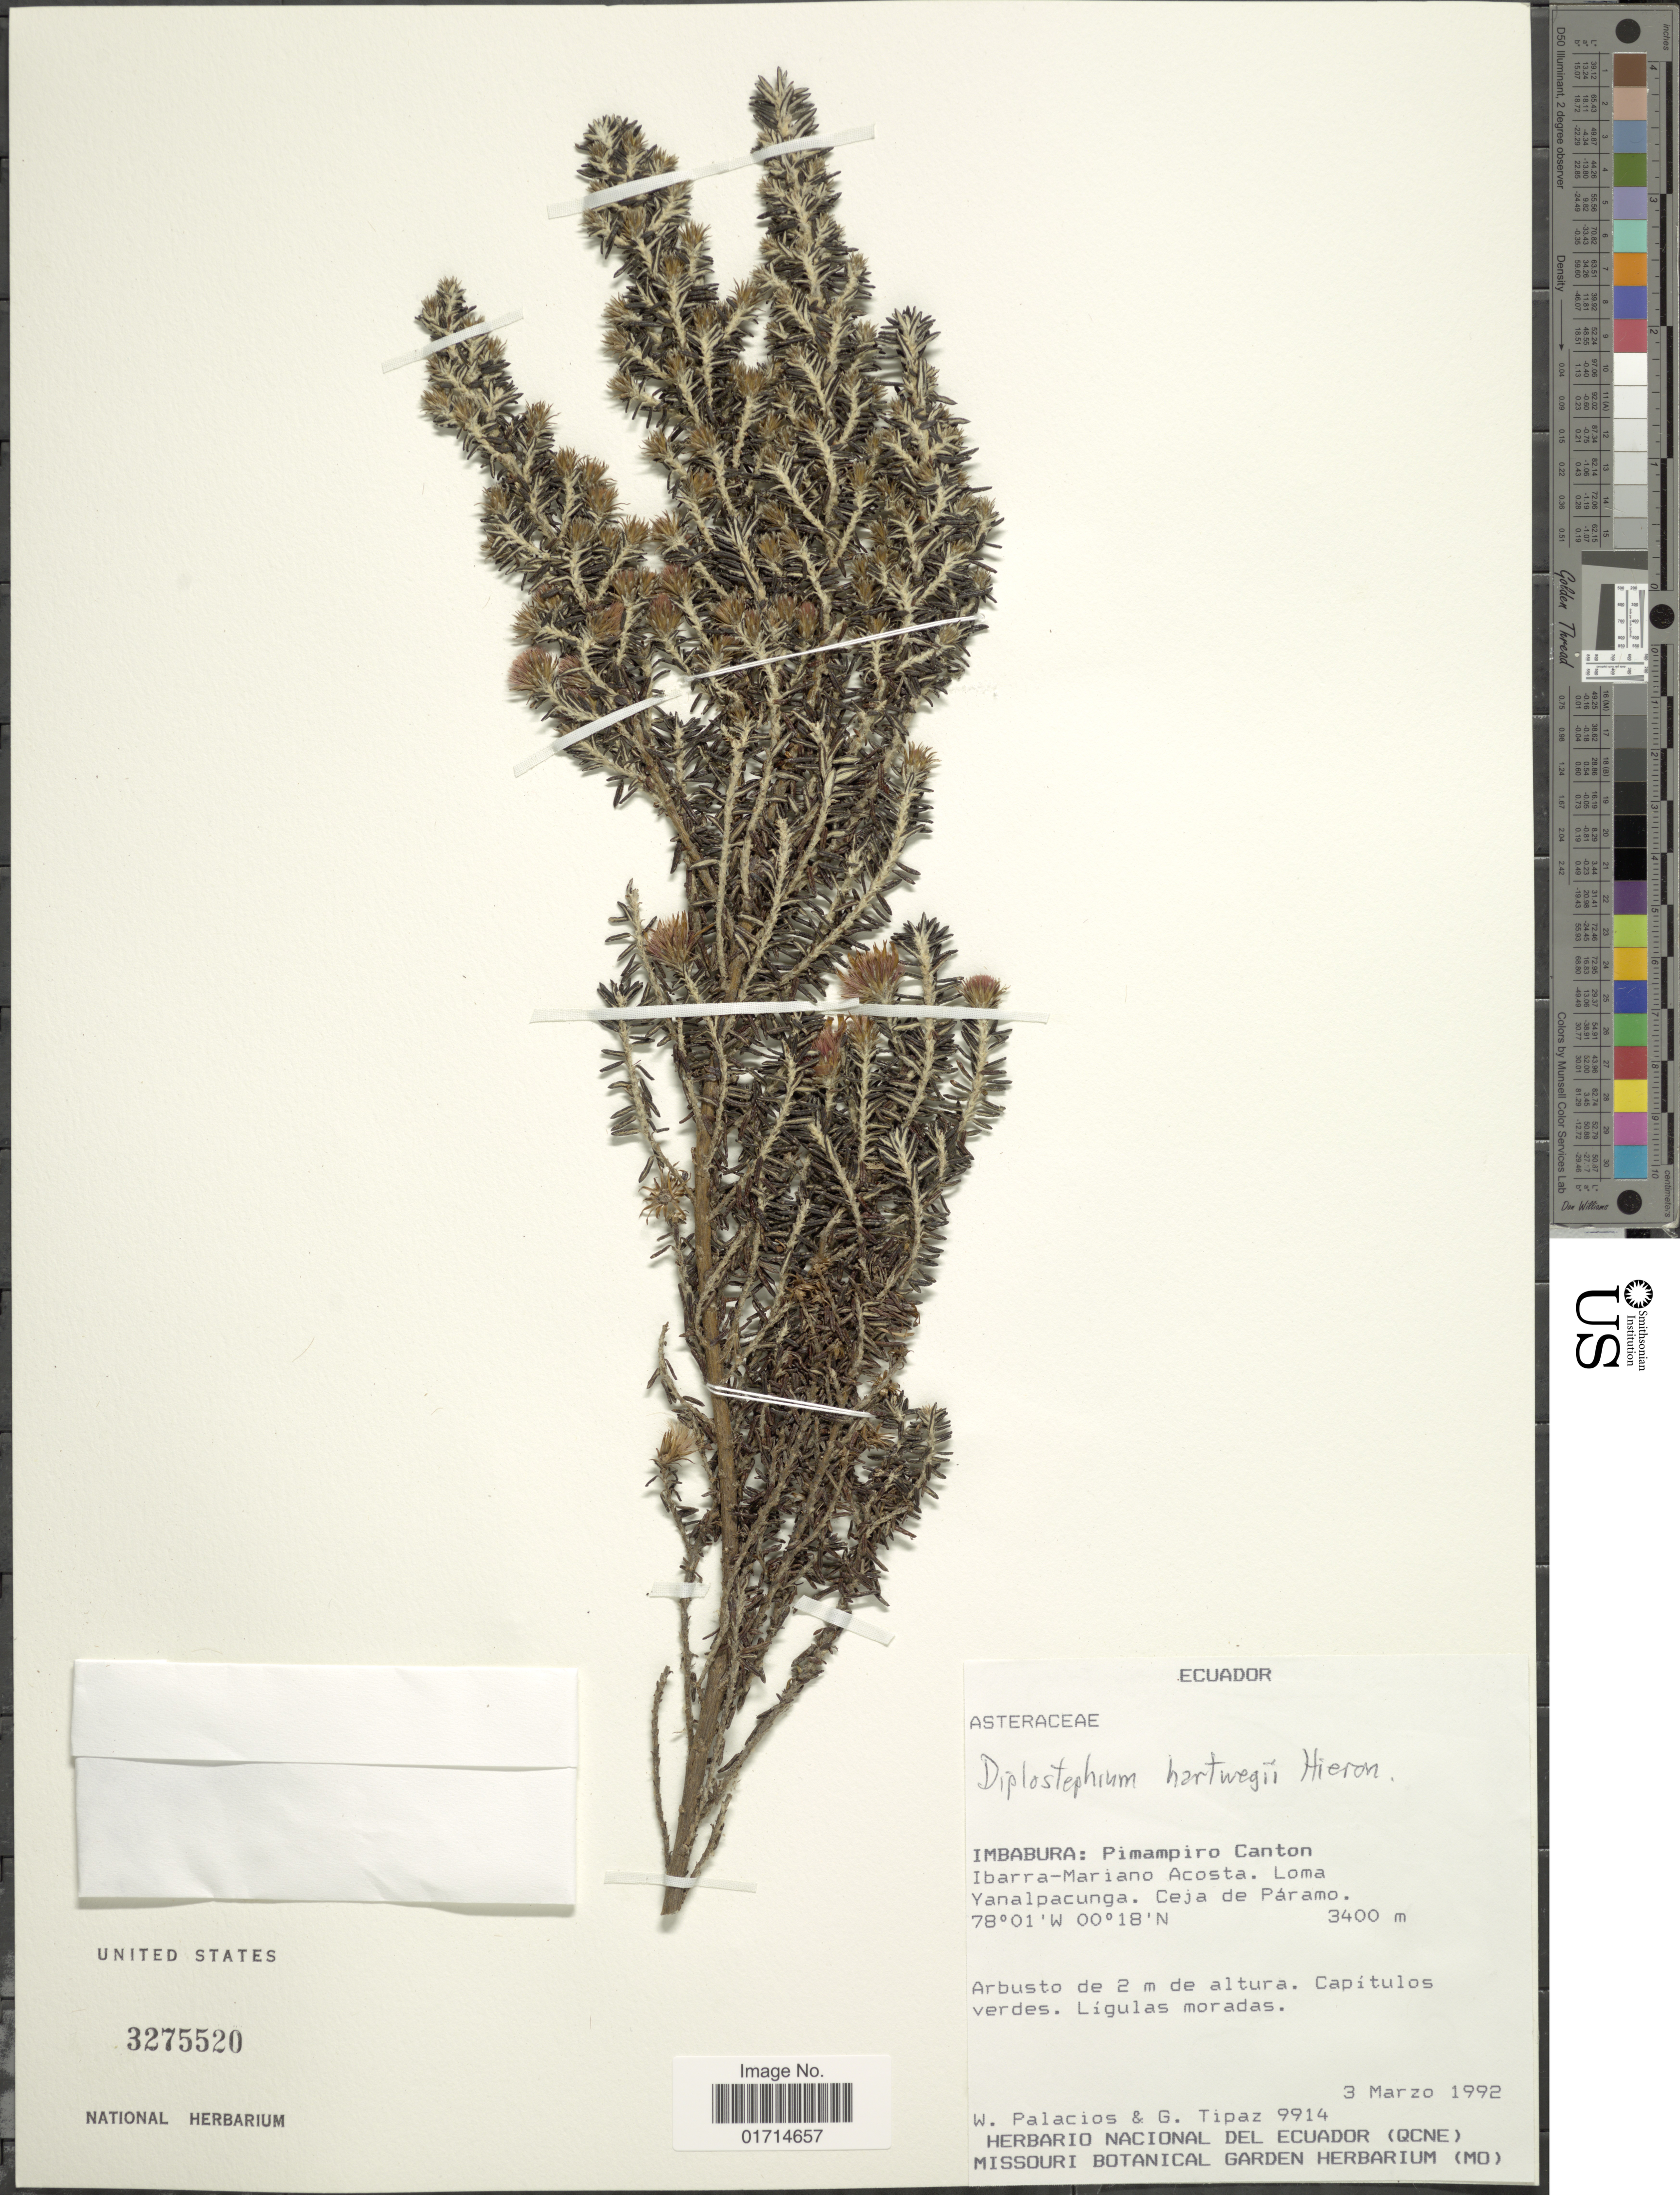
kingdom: Plantae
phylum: Tracheophyta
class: Magnoliopsida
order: Asterales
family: Asteraceae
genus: Diplostephium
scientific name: Diplostephium hartwegii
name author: Hieron.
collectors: W. Palacios & G. Tipaz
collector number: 9914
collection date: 1992-03-03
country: Ecuador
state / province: Imbabura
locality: Pimampiro Canton, Ibarra-Mariano Acosta, Loma Yanalpacunga, Ceja de Paramo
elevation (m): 3400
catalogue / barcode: US 3275520